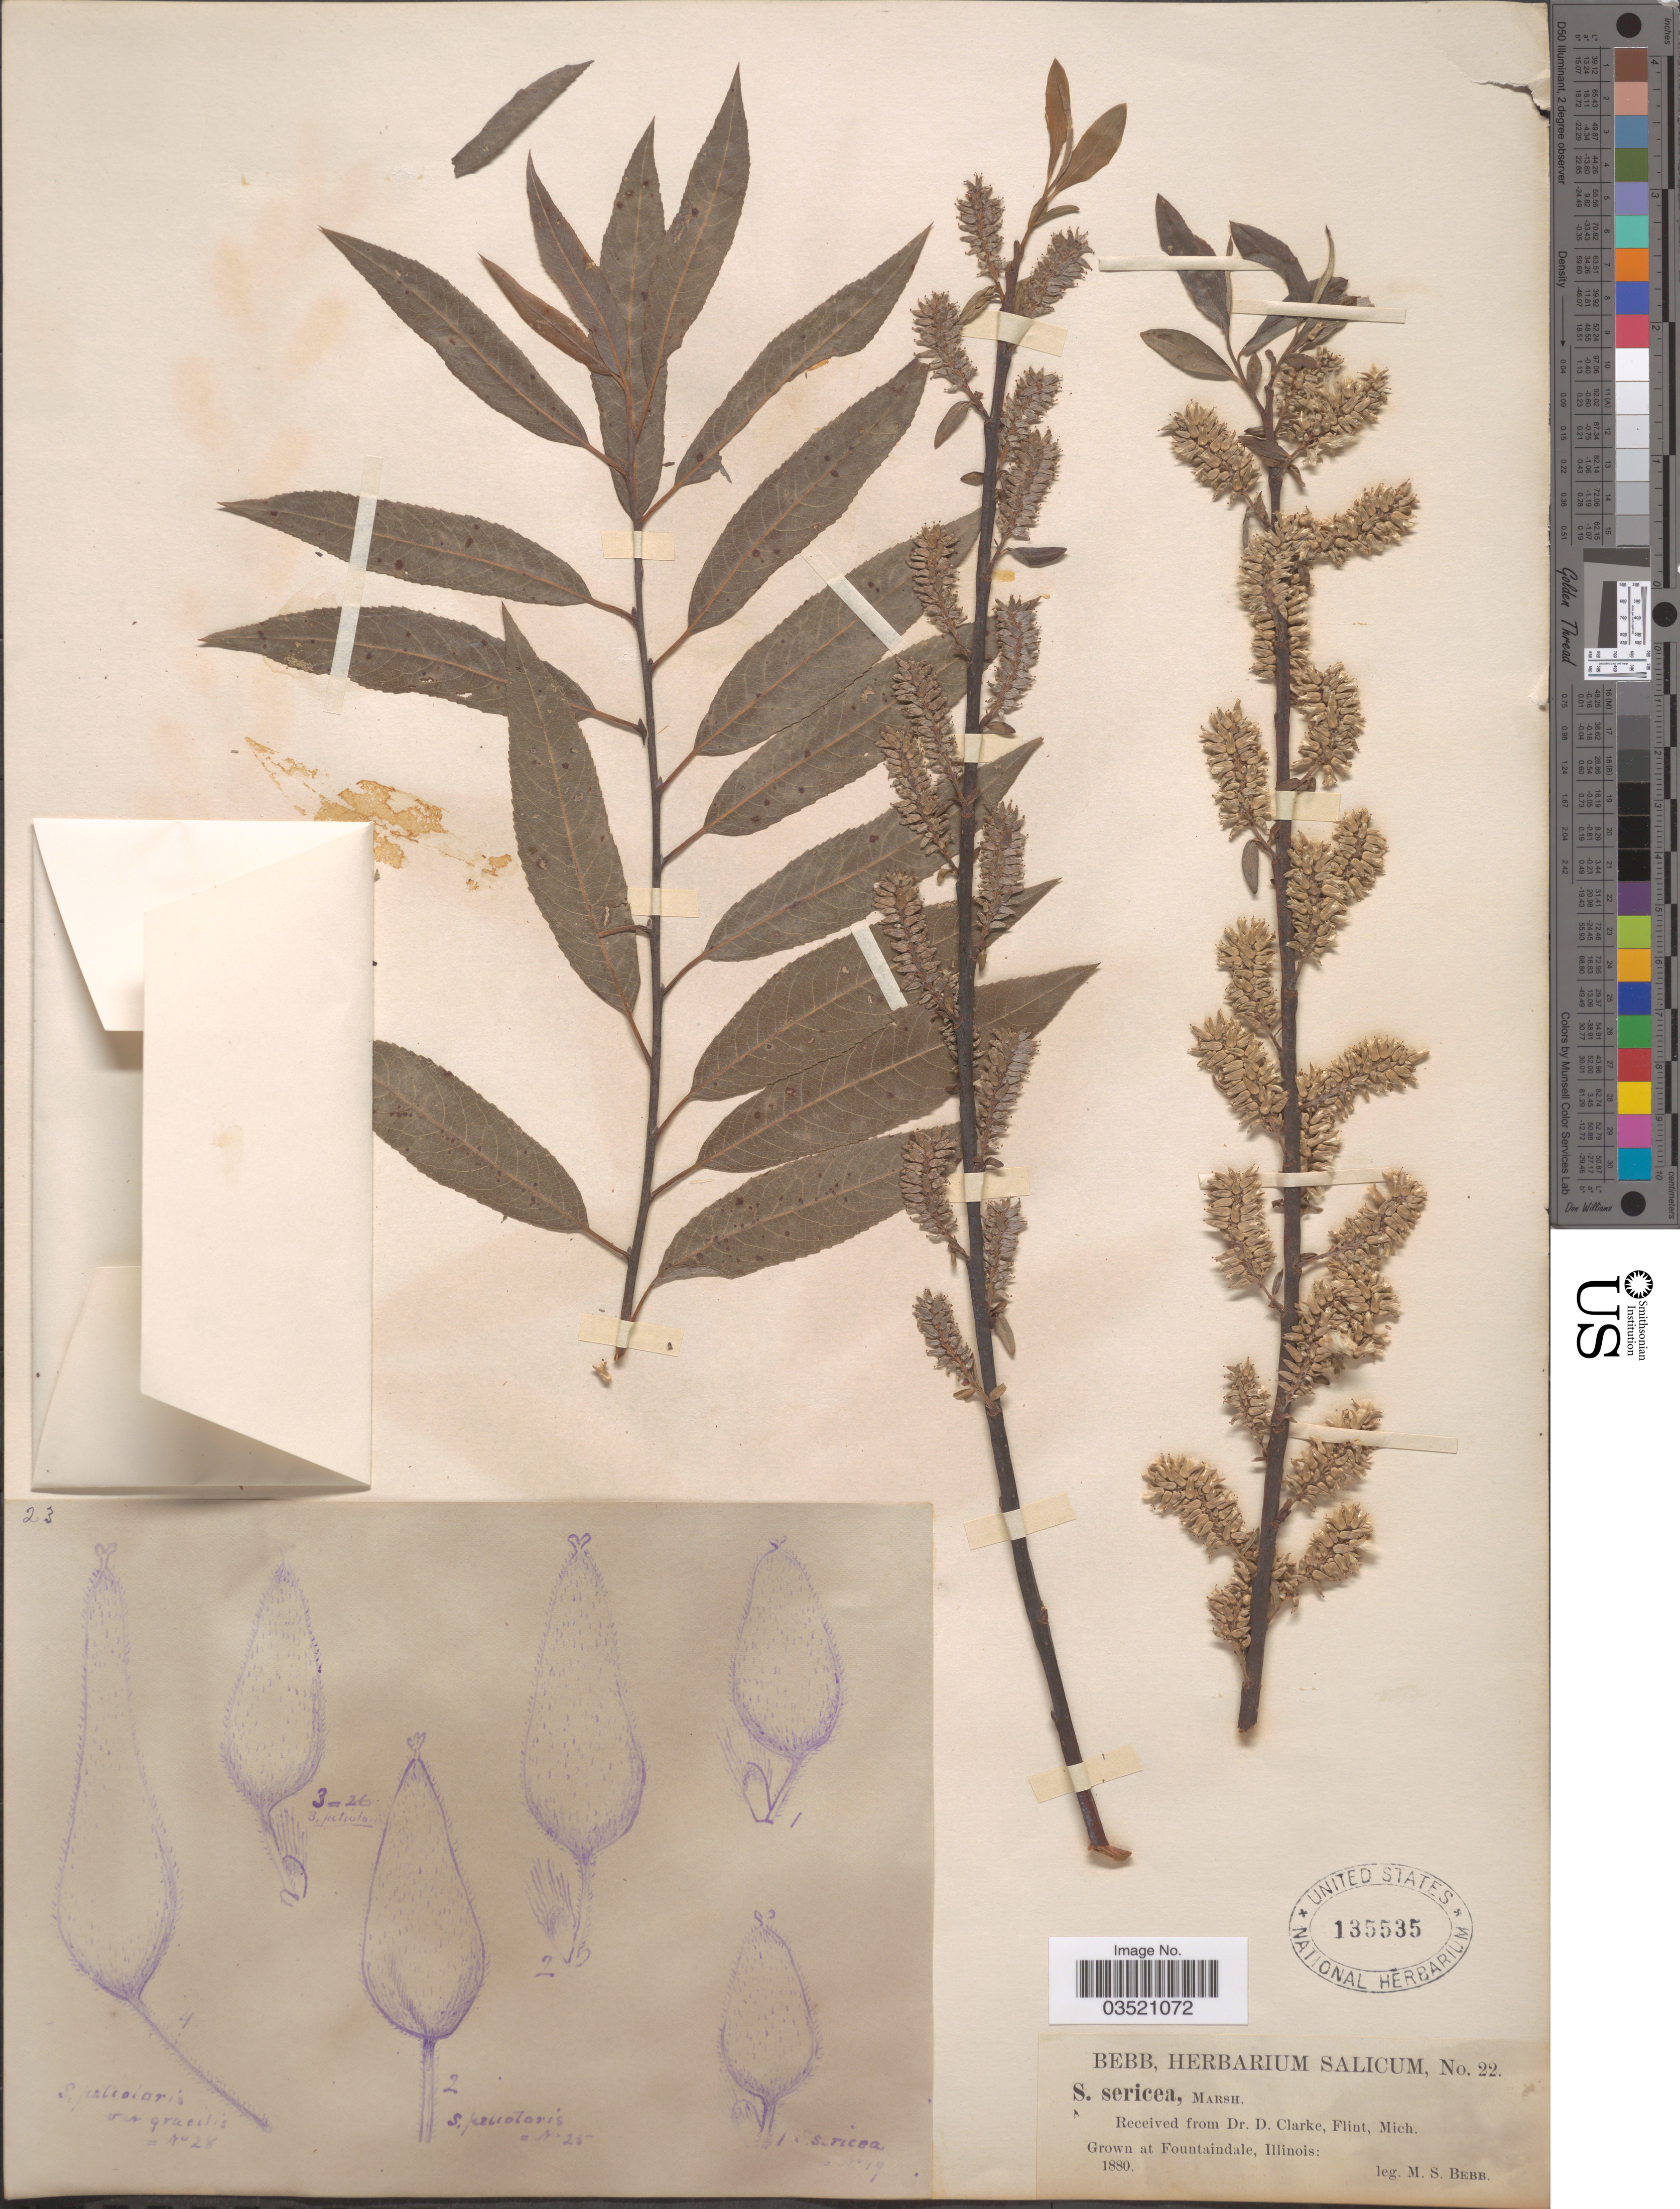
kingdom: Plantae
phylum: Tracheophyta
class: Magnoliopsida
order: Malpighiales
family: Salicaceae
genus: Salix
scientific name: Salix sericea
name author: Marshall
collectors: M. Bebb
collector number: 22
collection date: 1880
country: United States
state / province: Illinois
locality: Fountaindale.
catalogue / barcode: US 135535